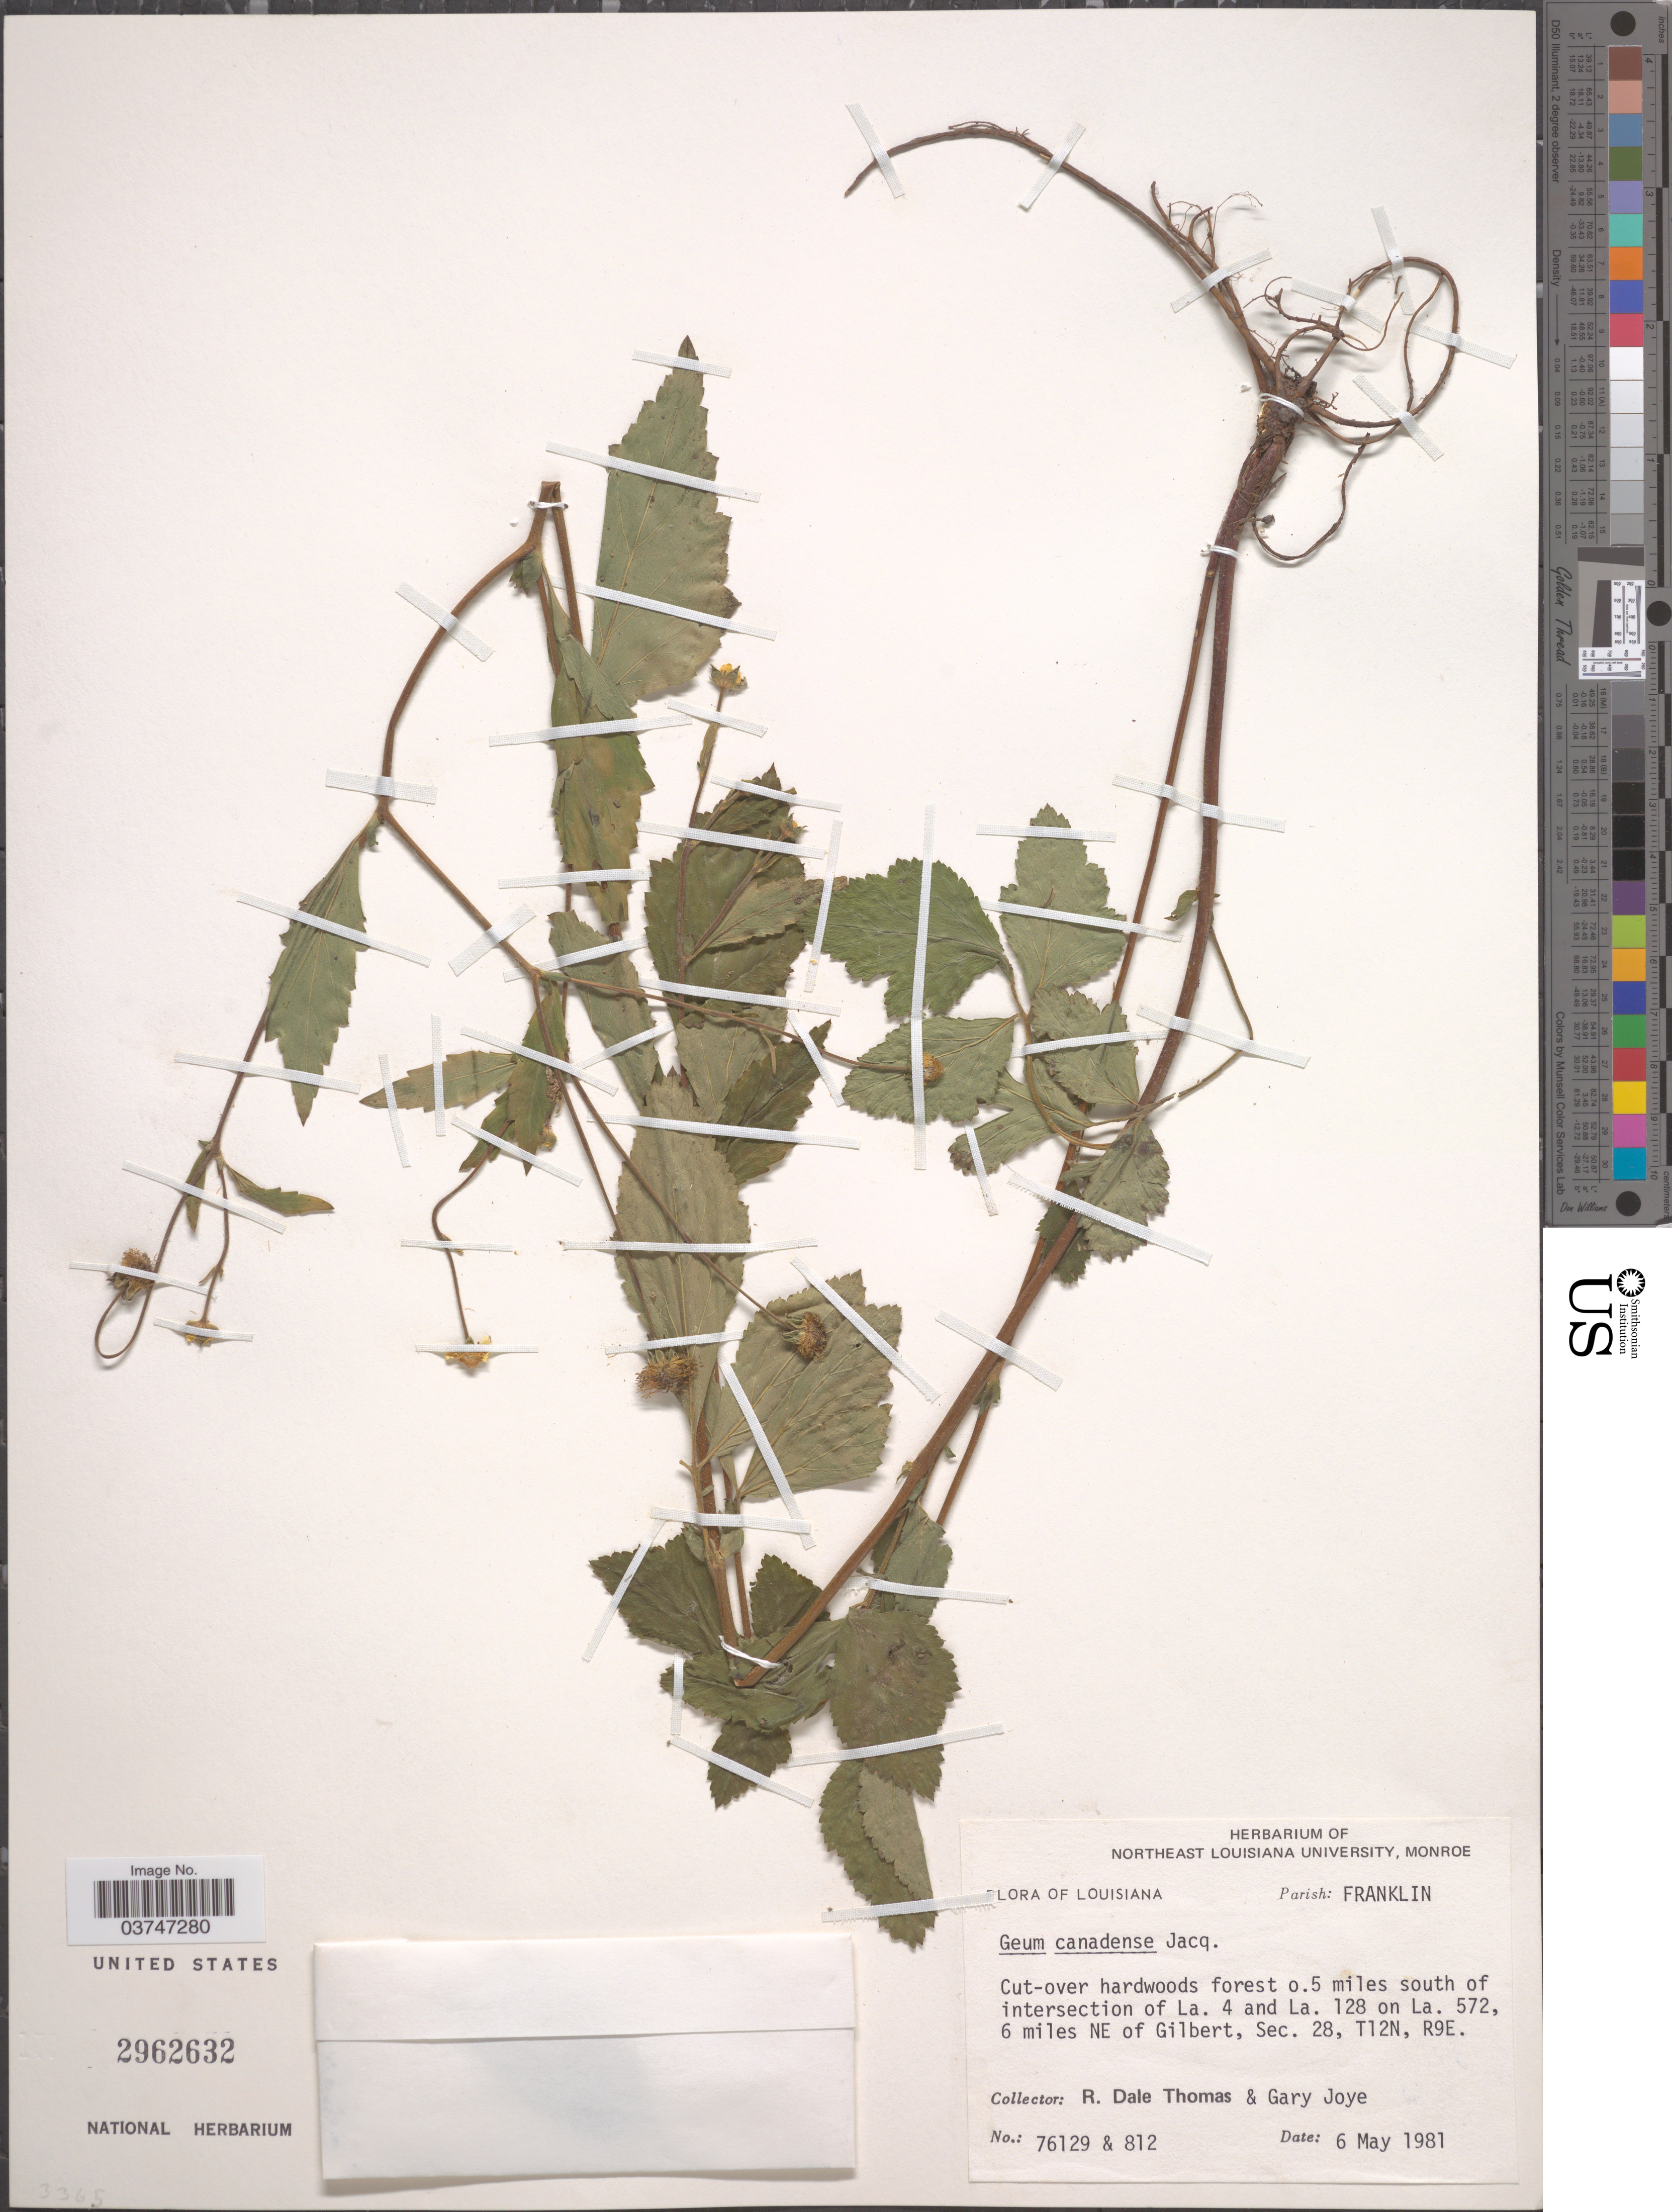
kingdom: Plantae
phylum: Tracheophyta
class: Magnoliopsida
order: Rosales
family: Rosaceae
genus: Geum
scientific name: Geum canadense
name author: Jacq.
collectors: R. Thomas & G. Joye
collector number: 76129/812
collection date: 1981-05-06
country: United States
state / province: Louisiana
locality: Parish: Franklin. Cut-over hardwoods forest 0.5 miles south of intersection of La. 4 and La. 128 on La. 572, 6 miles NE of Gilbert, Sec. 28, T12N, R9E.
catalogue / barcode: US 2962632